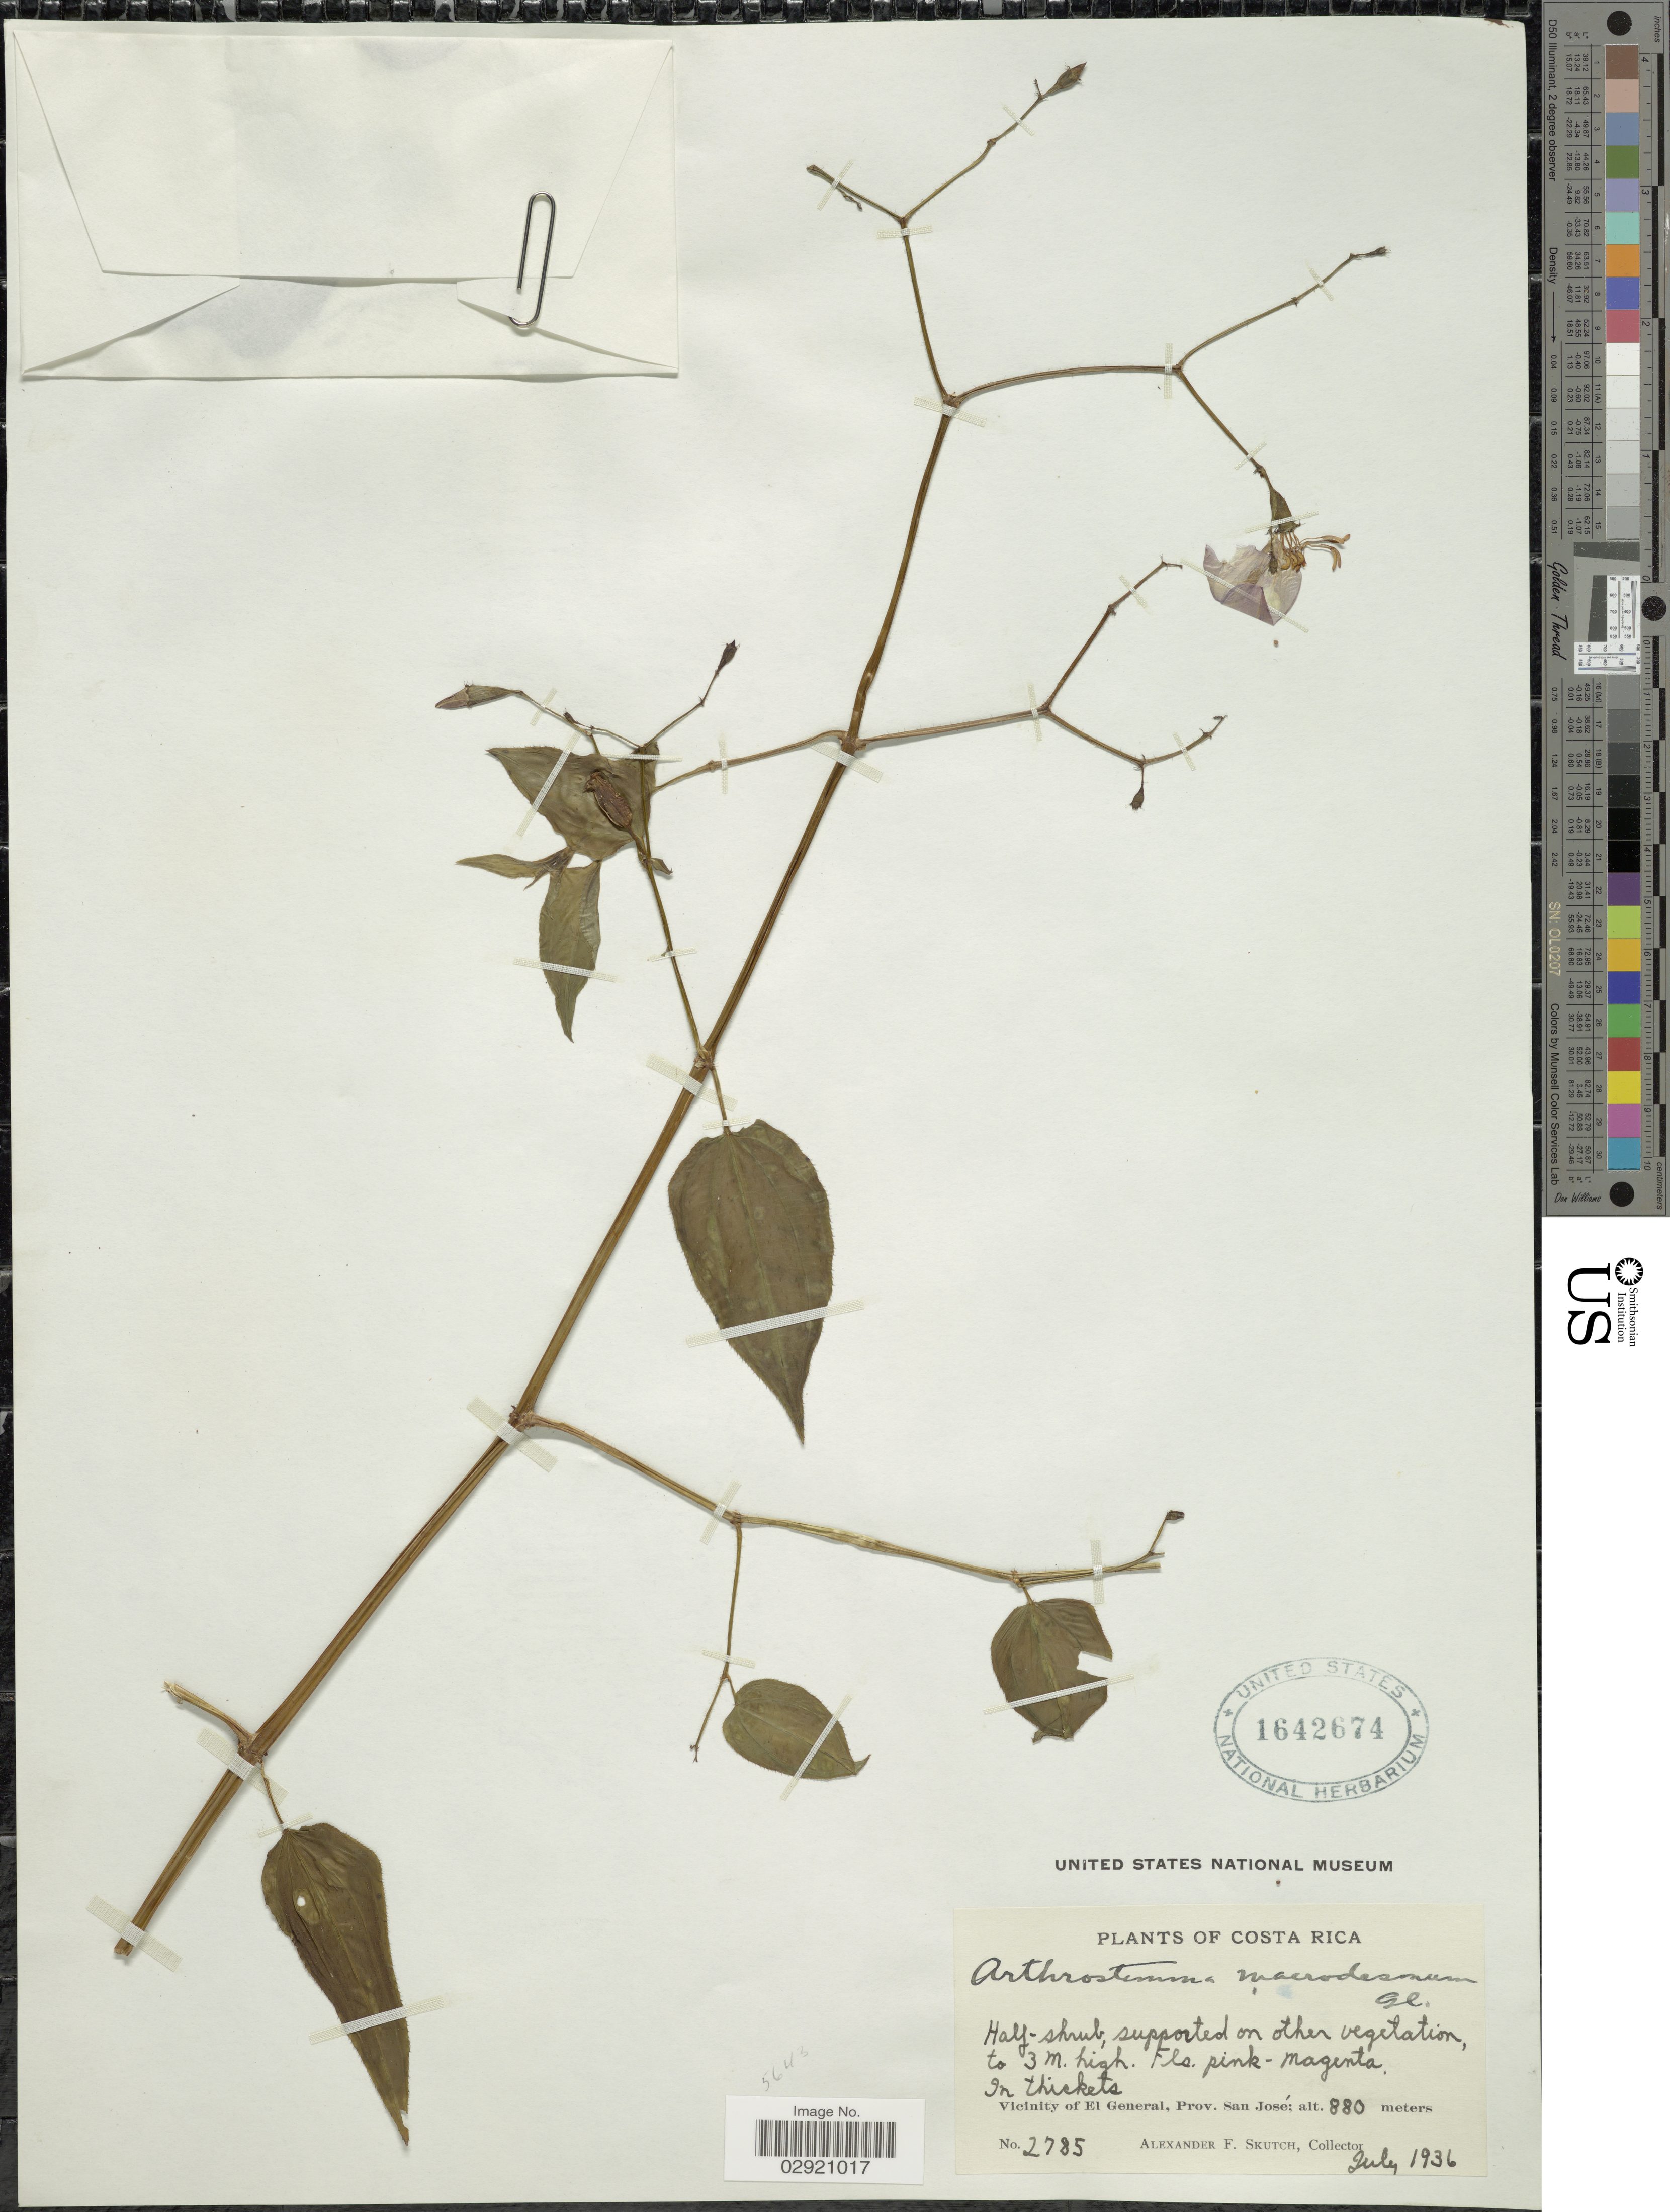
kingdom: Plantae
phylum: Tracheophyta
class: Magnoliopsida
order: Myrtales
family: Melastomataceae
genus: Arthrostemma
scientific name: Arthrostemma ciliatum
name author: Pav. ex D. Don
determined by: Strong, Mark T., (BOT), Smithsonian Institution - National Museum of Natural History (UNITED STATES)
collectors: A. F. Skutch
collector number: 2785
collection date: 1936-07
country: Costa Rica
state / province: San José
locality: Vicinity of El General.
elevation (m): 880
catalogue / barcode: US 1642674